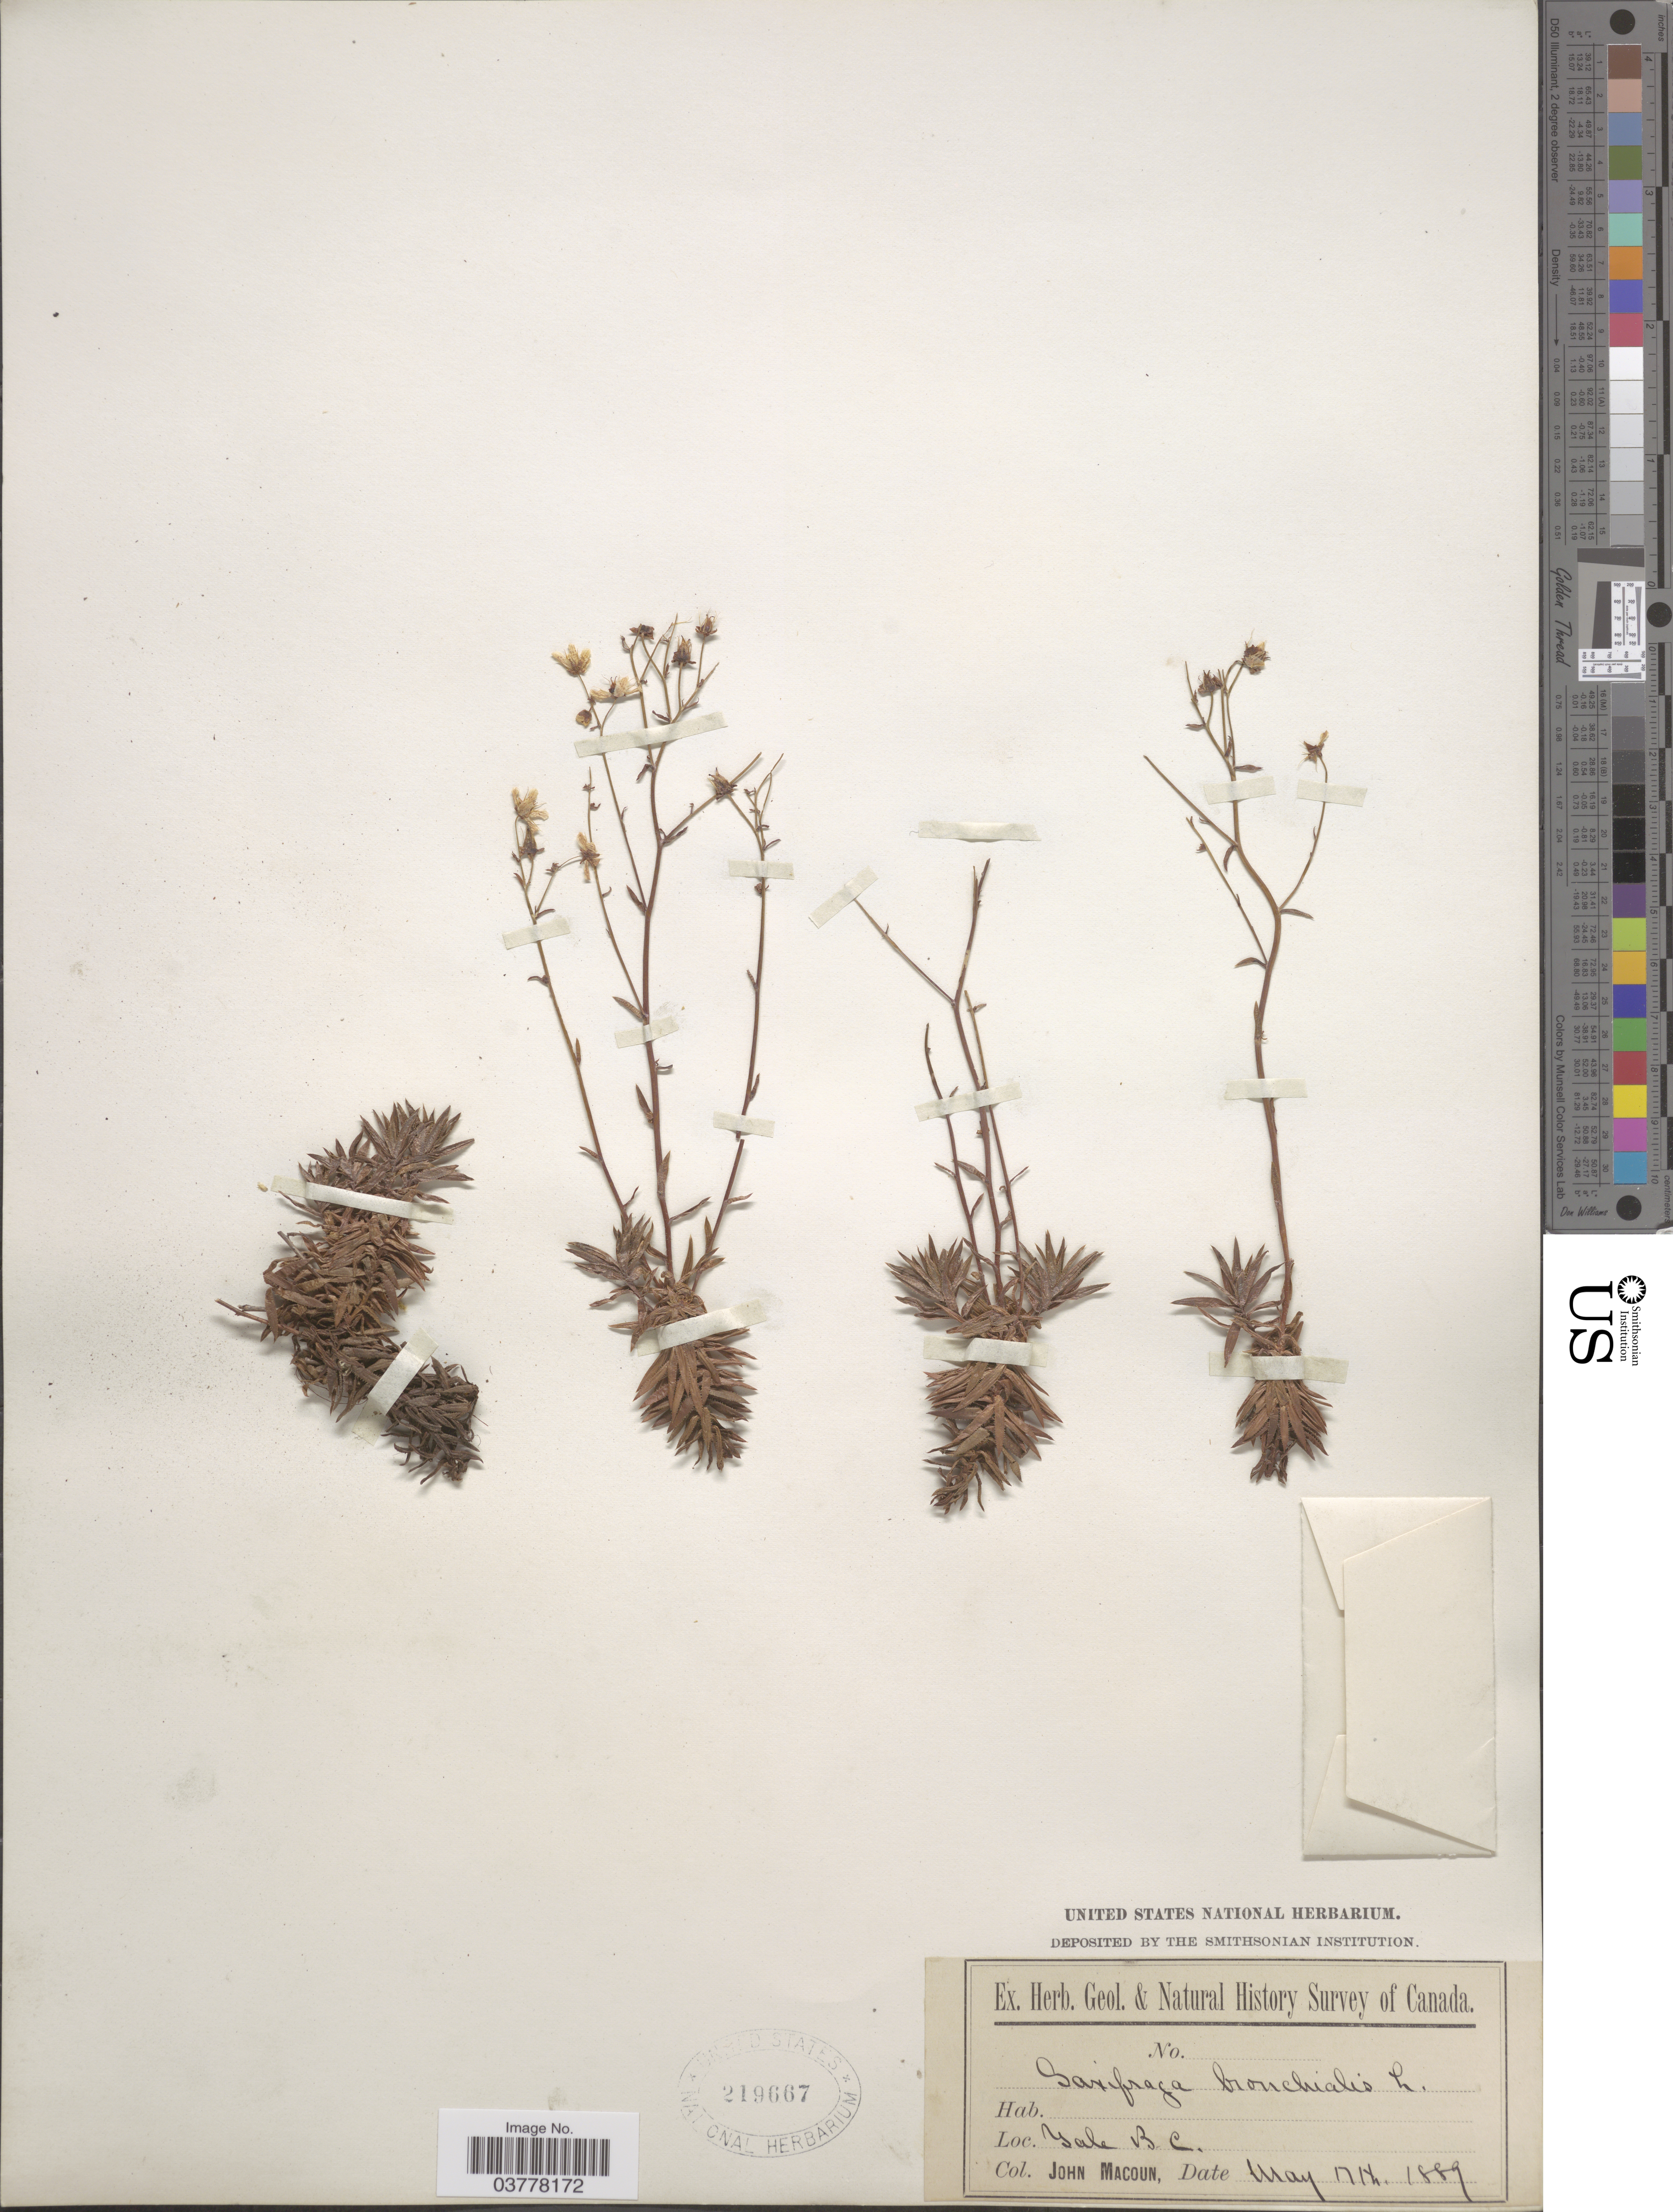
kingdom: Plantae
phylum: Tracheophyta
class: Magnoliopsida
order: Saxifragales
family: Saxifragaceae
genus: Saxifraga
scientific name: Saxifraga bronchialis subsp. austromontana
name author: (Wiegand) Piper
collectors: J. Macoun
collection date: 1889-05-17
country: Canada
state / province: British Columbia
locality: Yale.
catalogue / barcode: US 219667